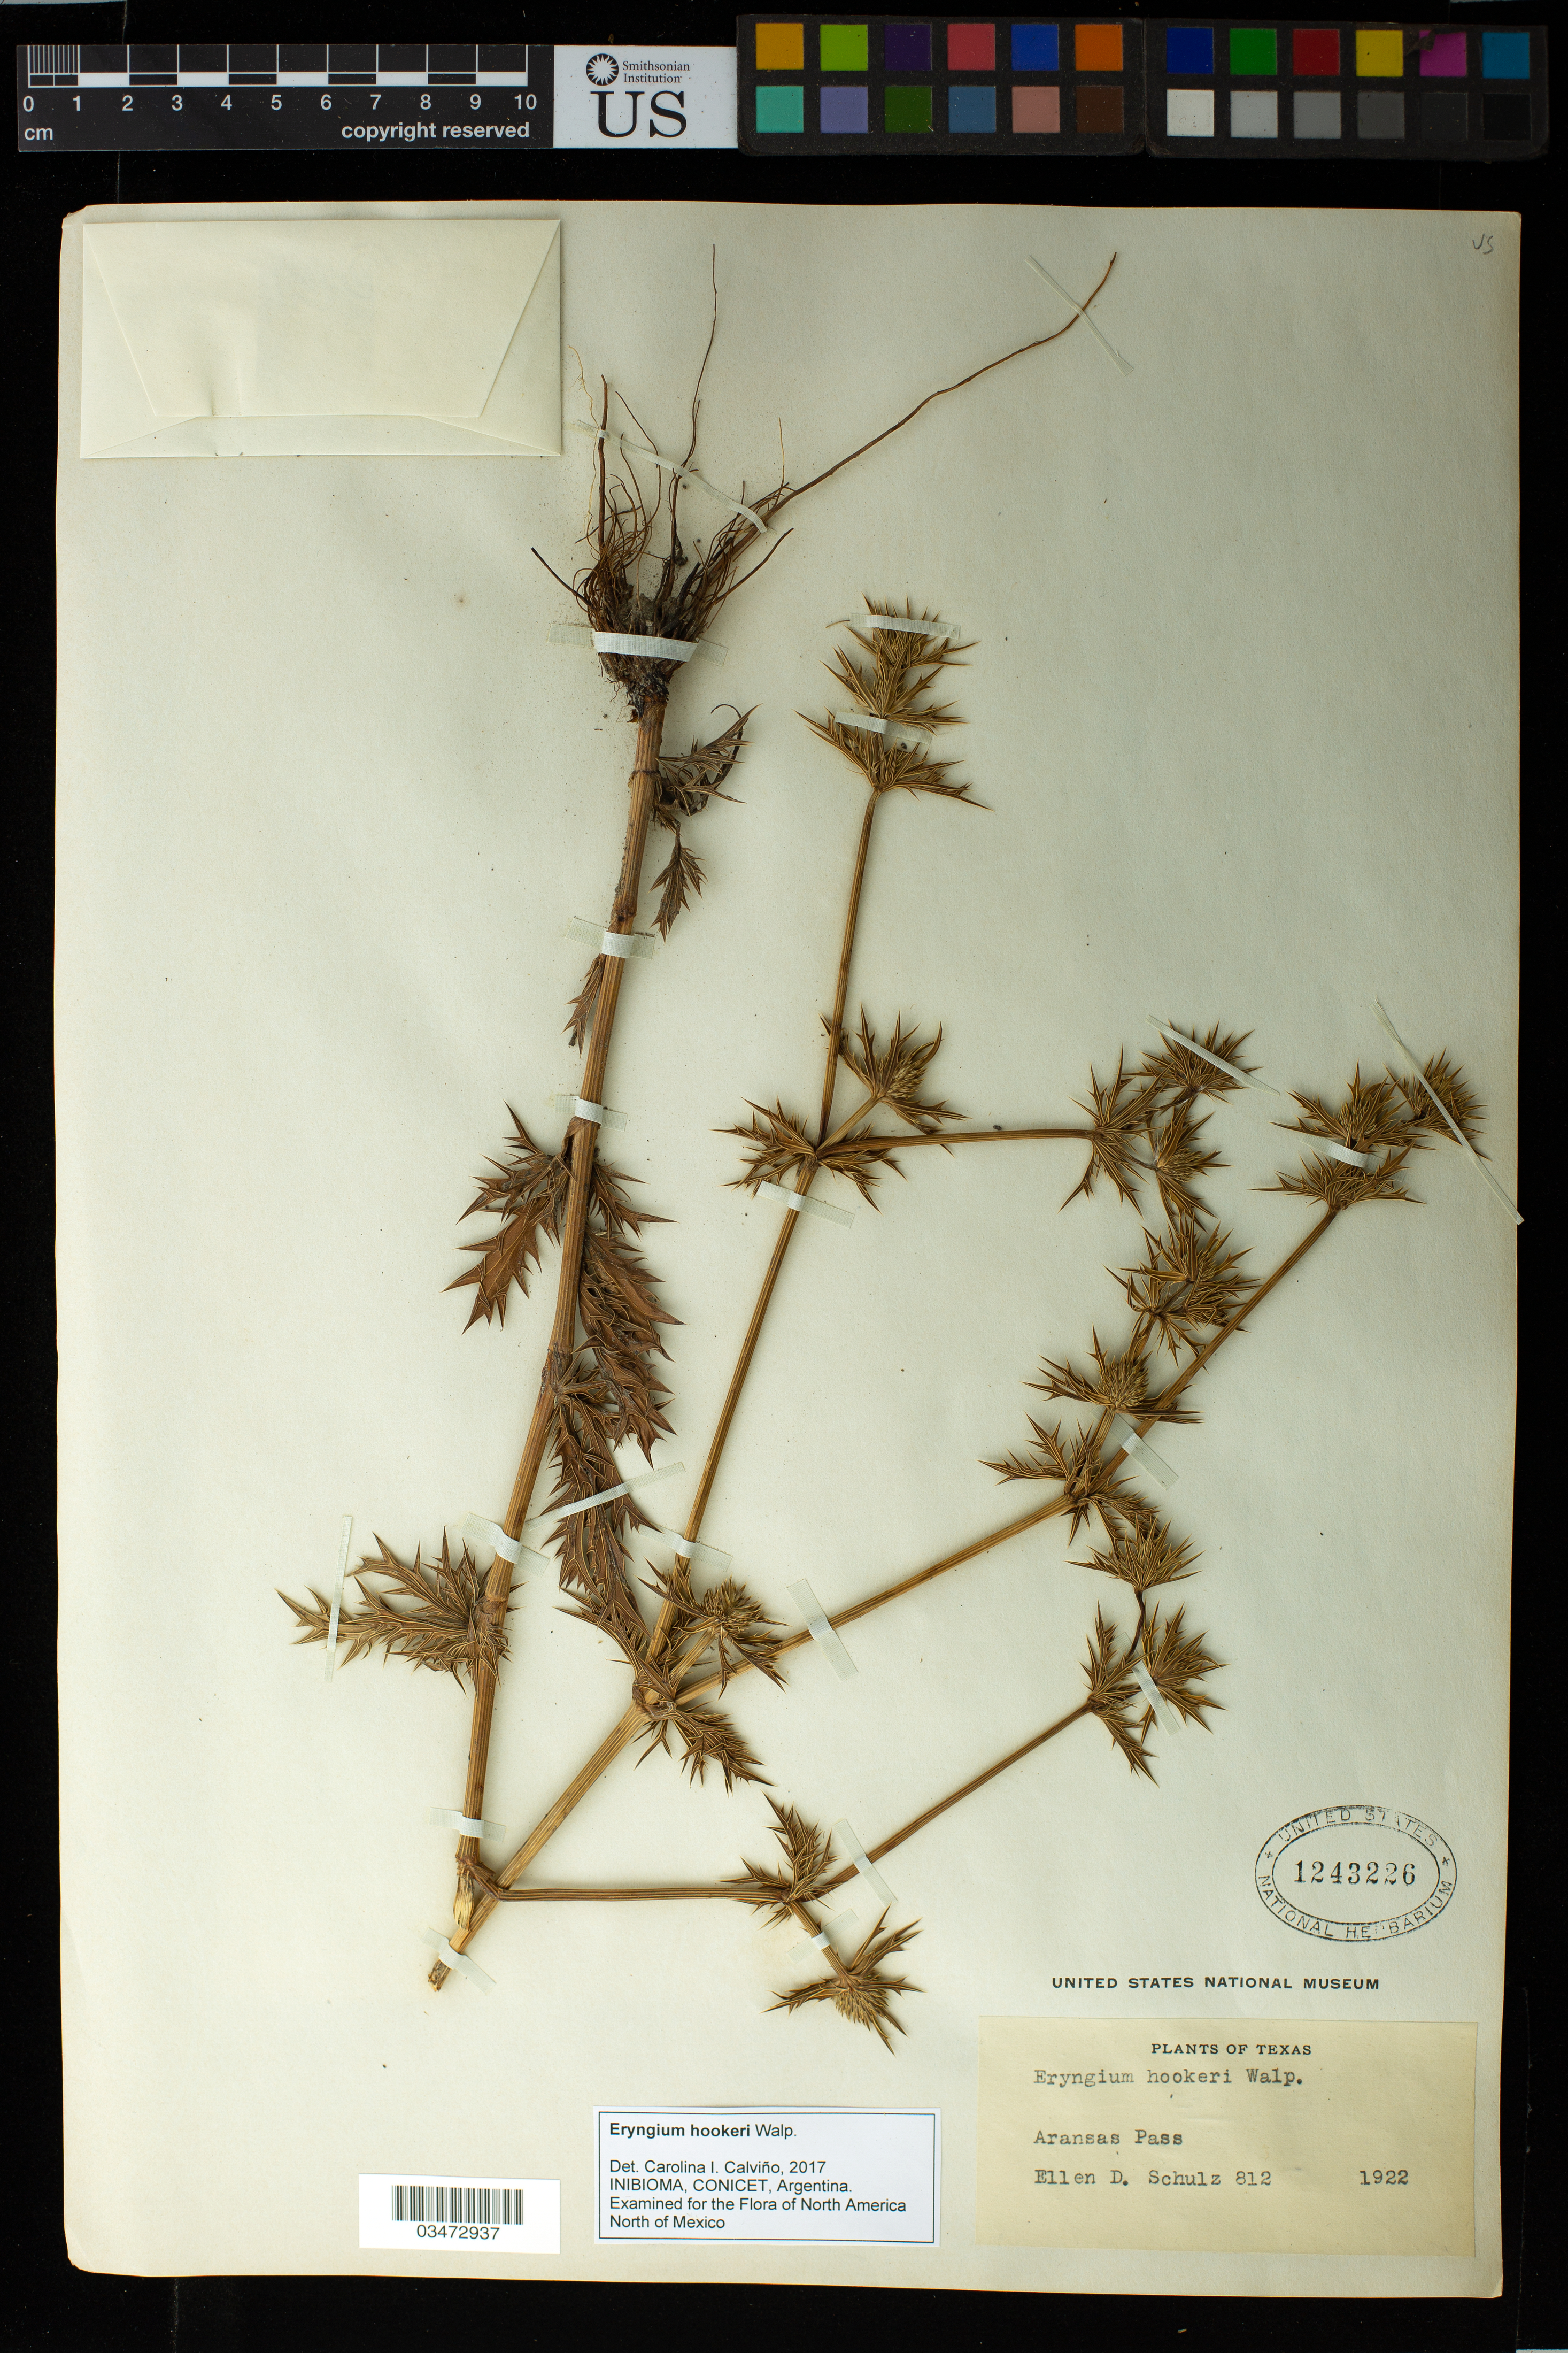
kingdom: Plantae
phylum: Tracheophyta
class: Magnoliopsida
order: Apiales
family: Apiaceae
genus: Eryngium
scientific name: Eryngium hookeri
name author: Walp.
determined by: Calviño, C. I.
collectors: E. D. Schulz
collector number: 812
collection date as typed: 1922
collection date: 1922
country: United States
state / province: Texas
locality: Aransas pass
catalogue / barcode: US 1243226